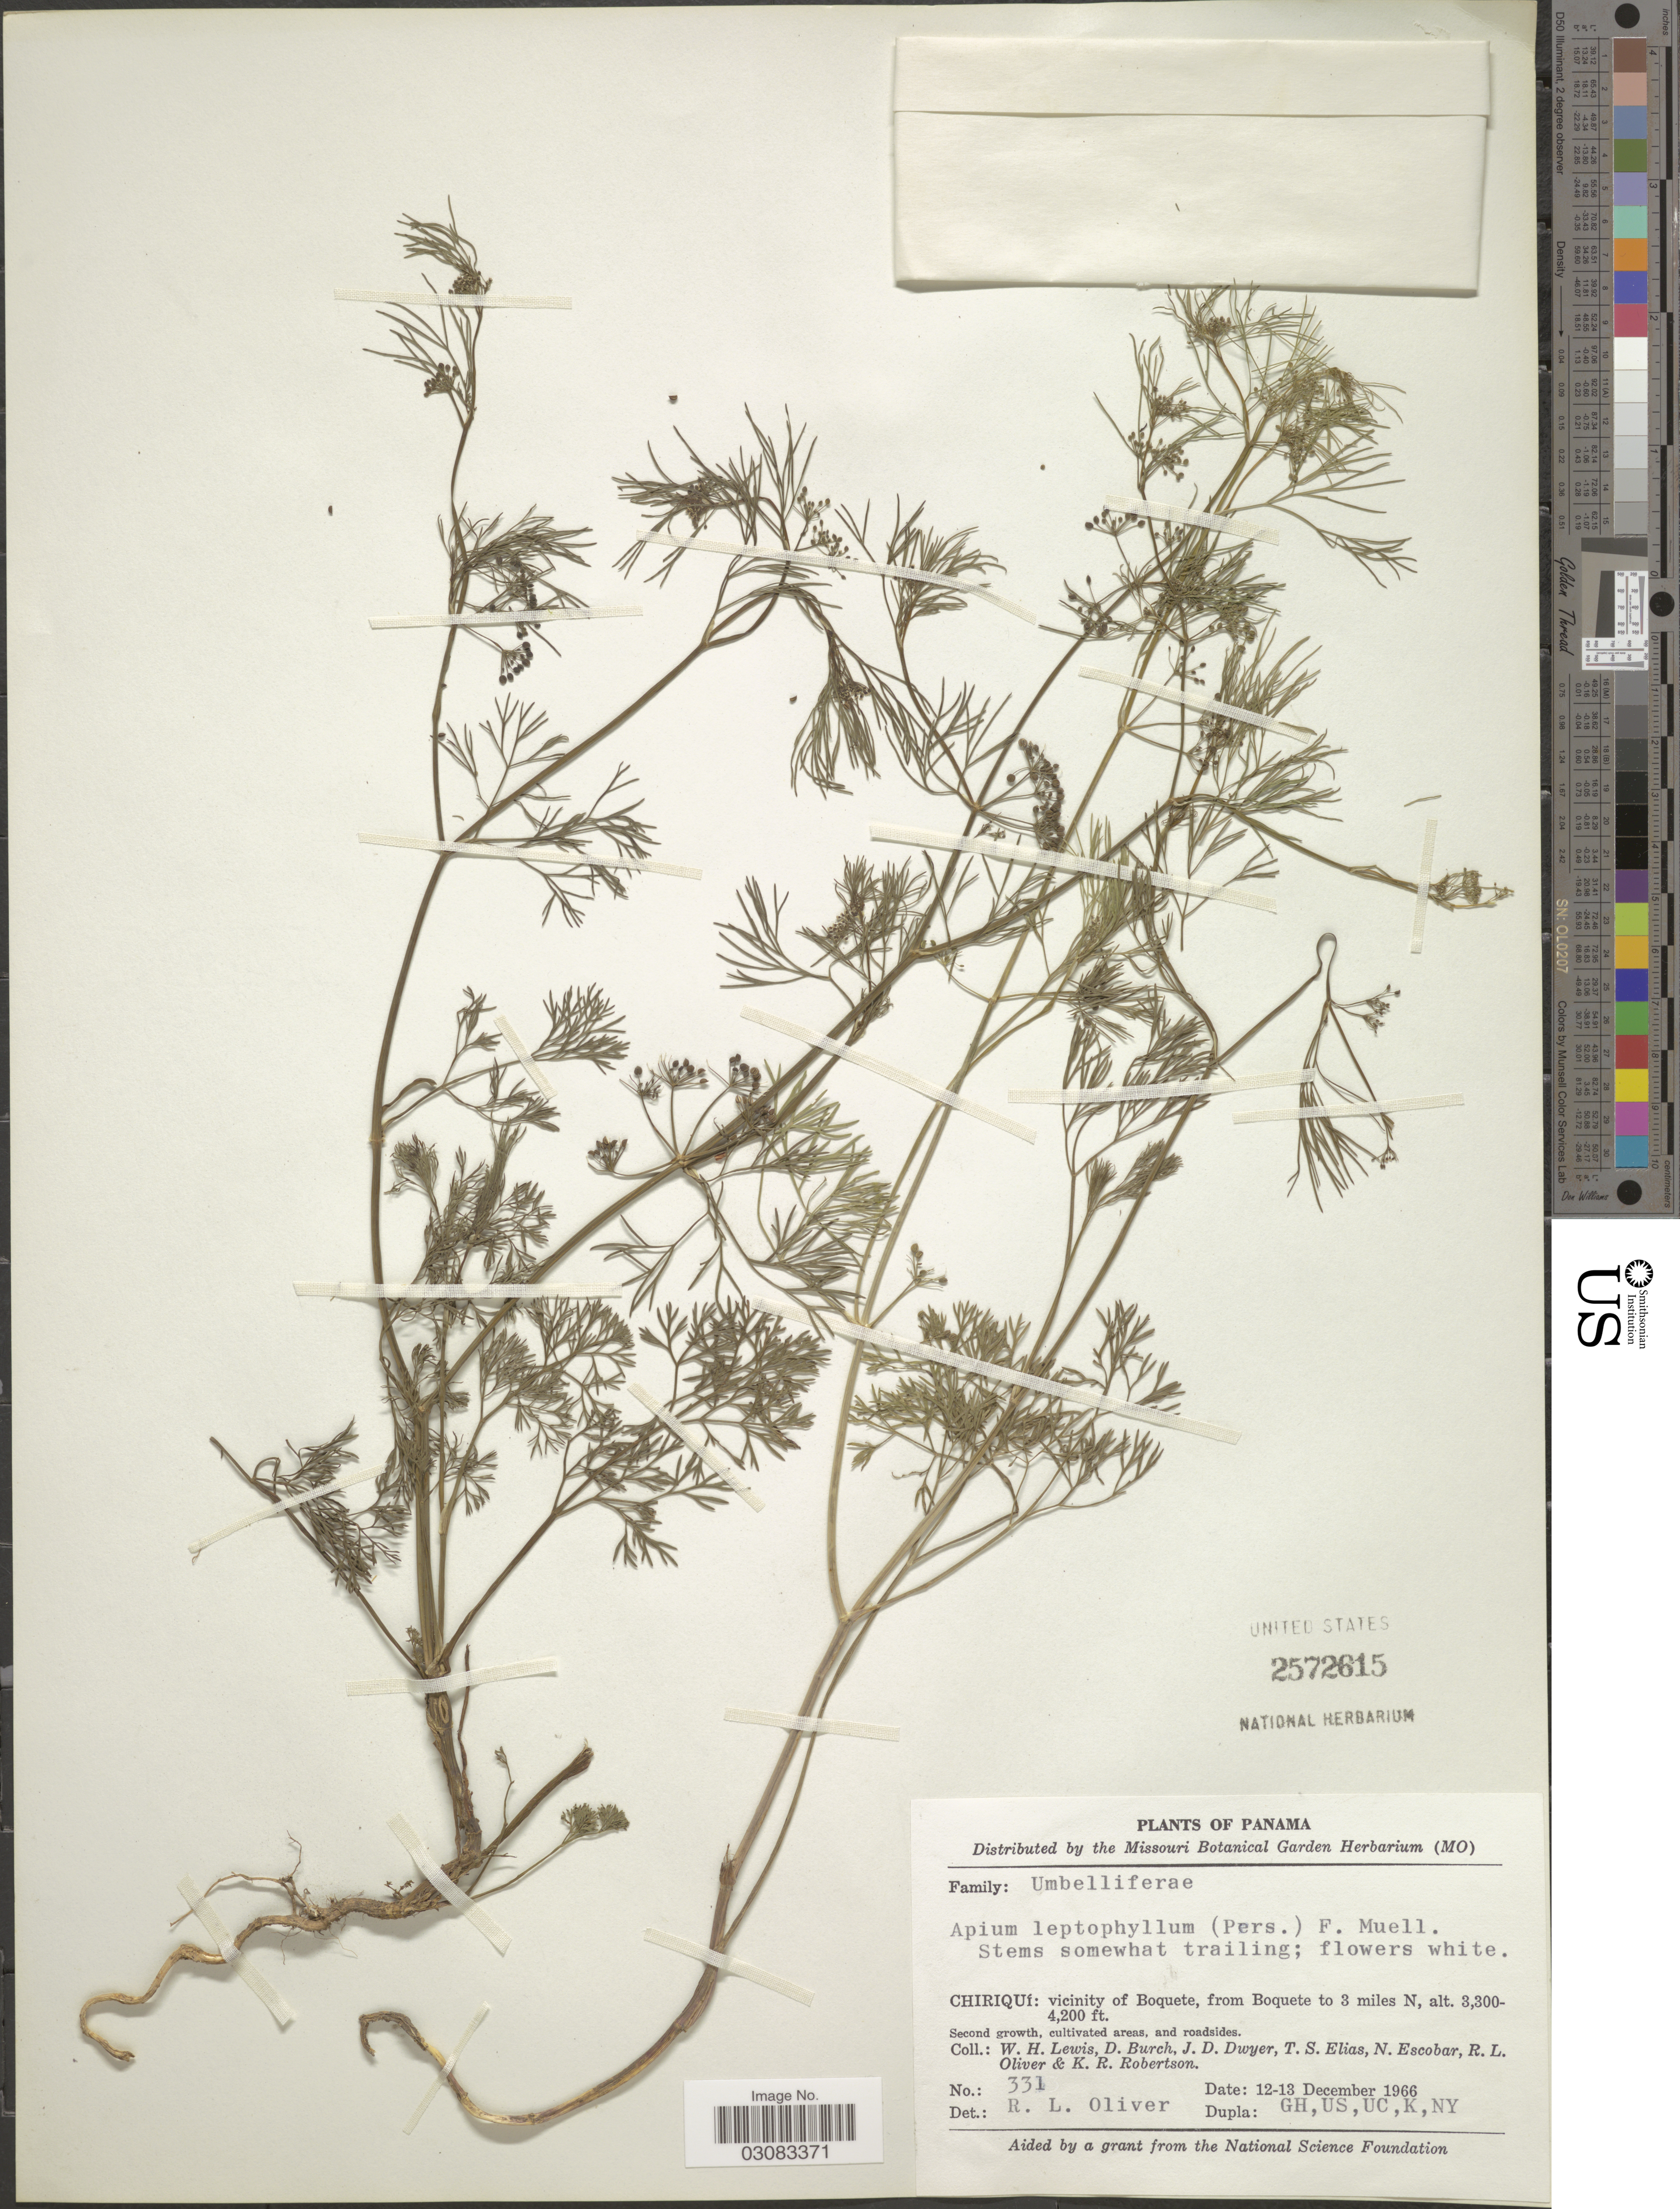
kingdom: Plantae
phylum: Tracheophyta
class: Magnoliopsida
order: Apiales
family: Apiaceae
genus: Cyclospermum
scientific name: Cyclospermum leptophyllum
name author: (Pers.) Sprague ex Britton & P. Wilson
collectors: W. H. Lewis, D. Burch, J. D. Dwyer, T. S. Elias & et al.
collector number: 331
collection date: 1966-12-12/1966-12-13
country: Panama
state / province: Chiriqui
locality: Vicinity of Boquete, from Boquete to 3 miles N.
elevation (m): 1006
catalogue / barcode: US 2572615